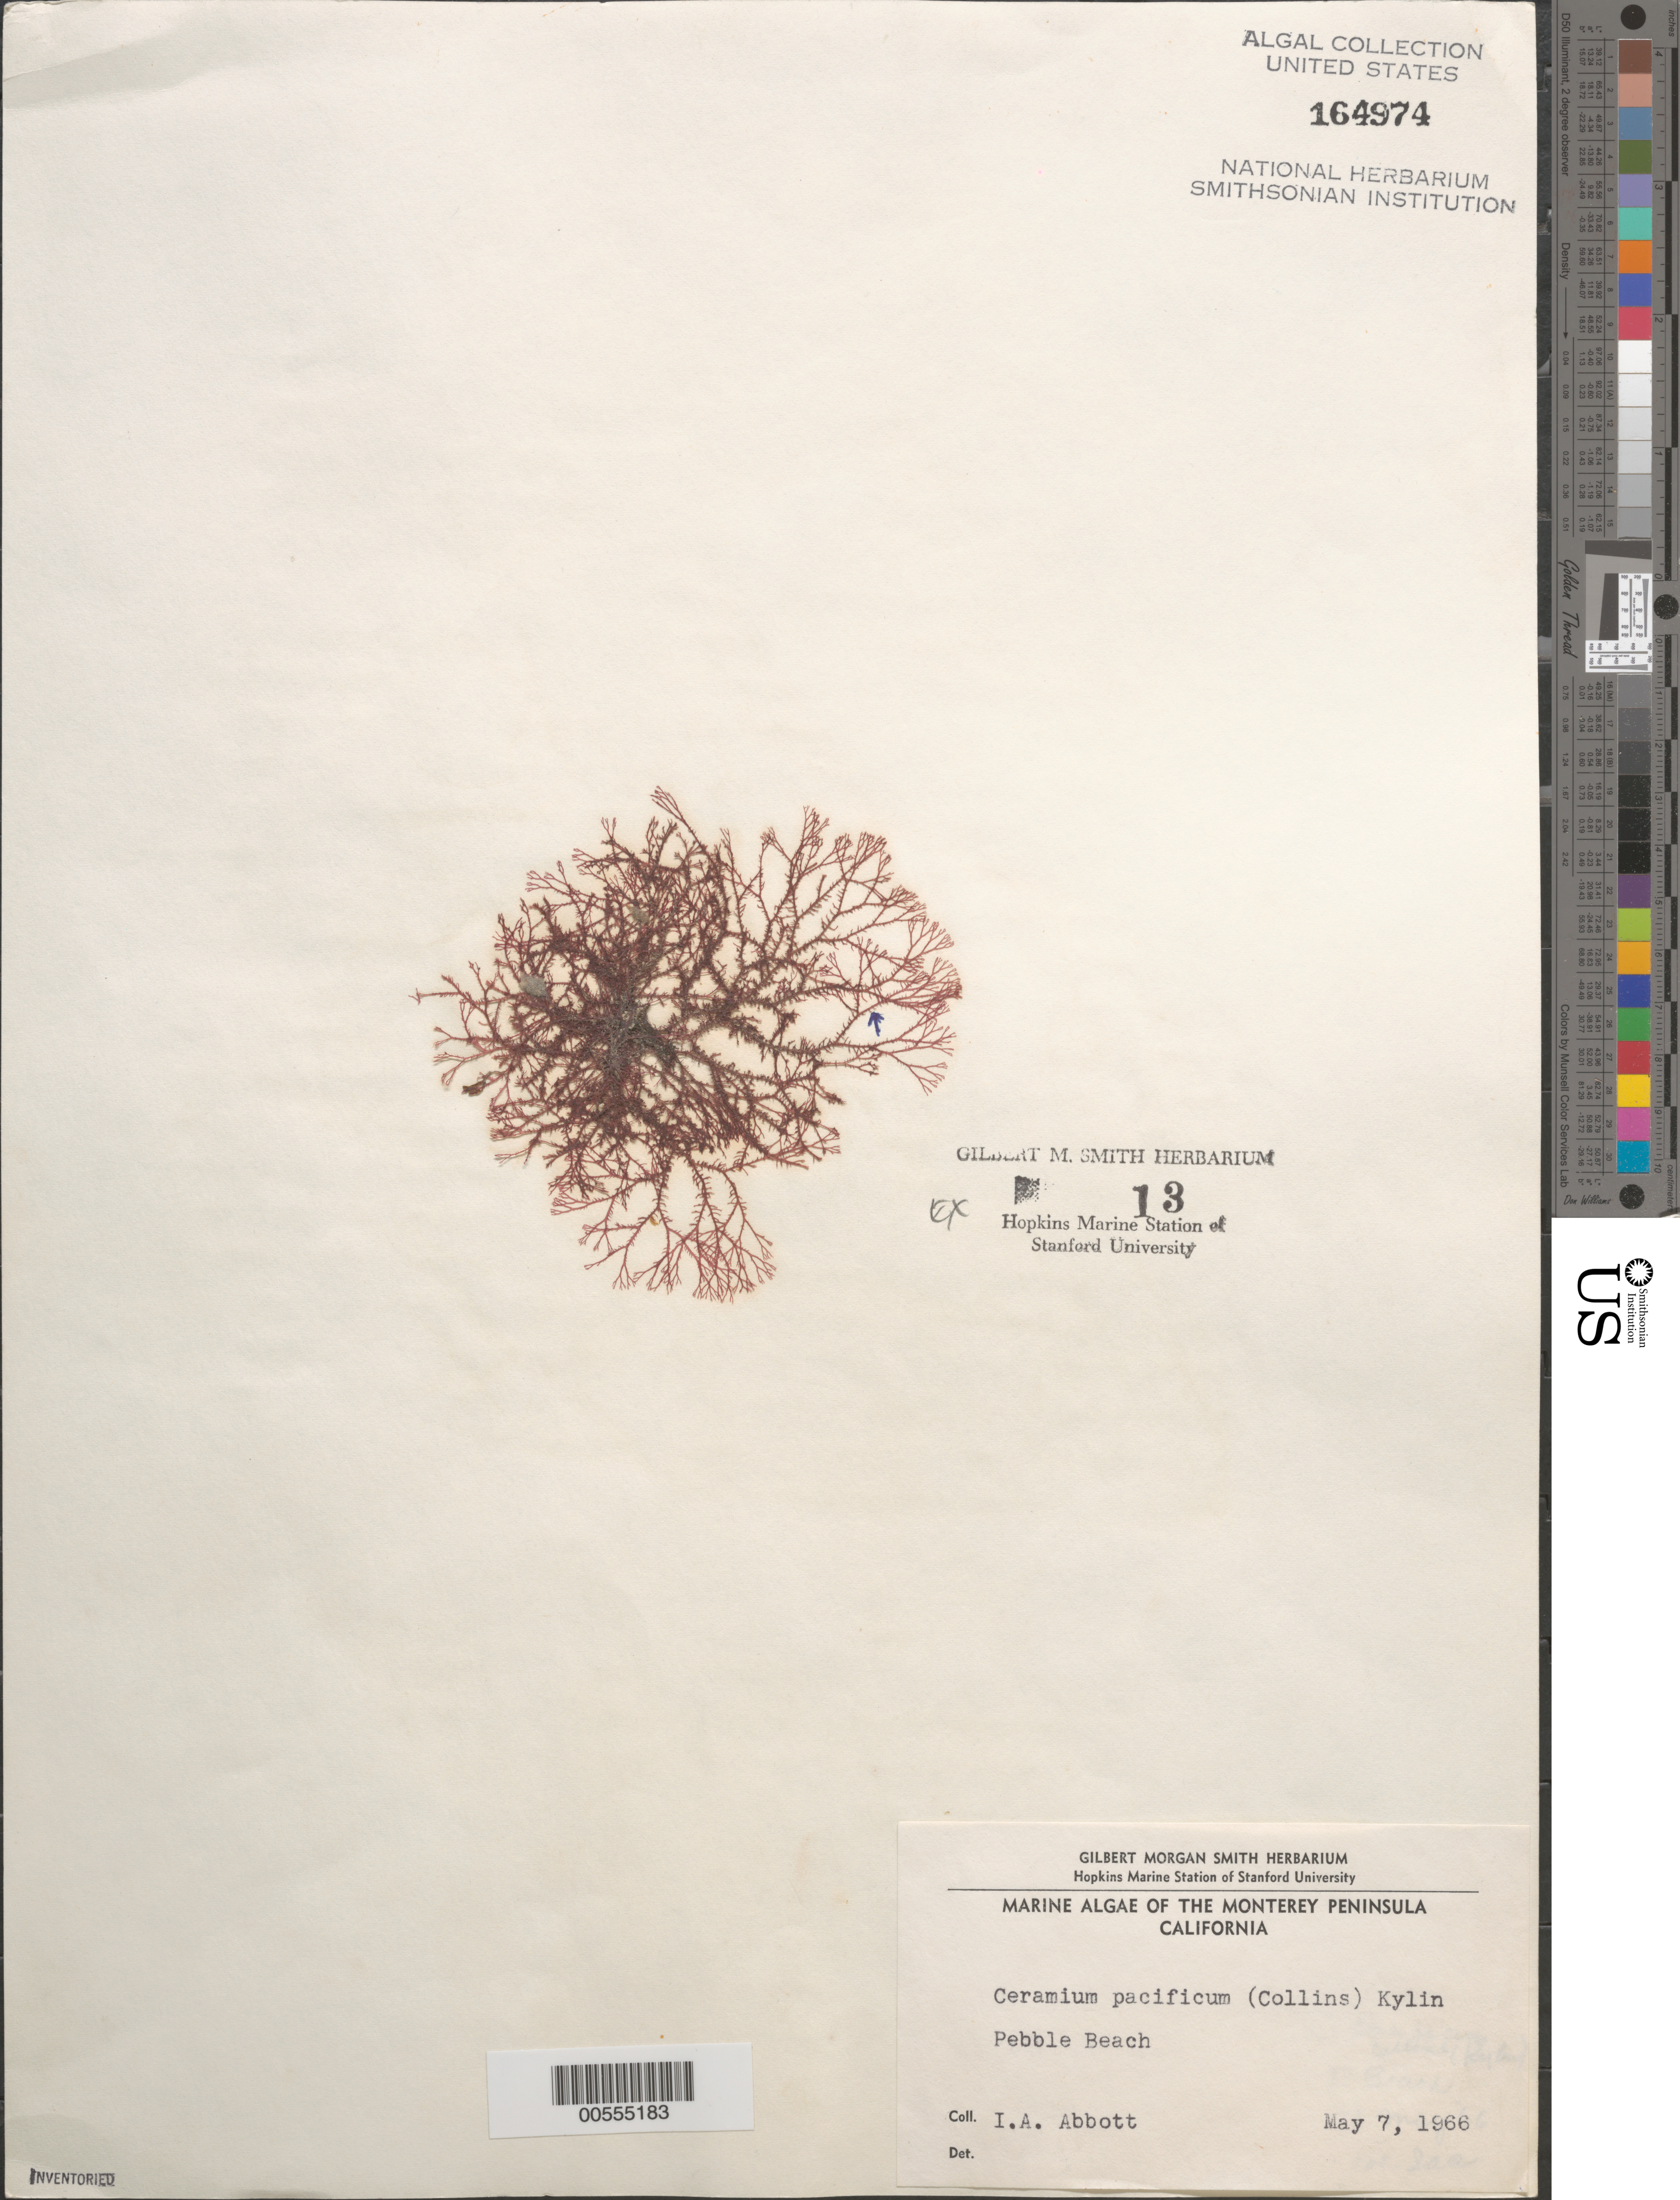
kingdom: Plantae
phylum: Rhodophyta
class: Florideophyceae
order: Ceramiales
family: Ceramiaceae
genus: Ceramium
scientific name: Ceramium pacificum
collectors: I. A. Abbott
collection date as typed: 07 May 1966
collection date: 1966-05-07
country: United States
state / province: California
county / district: Monterey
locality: Pebble Beach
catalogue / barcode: US 164974